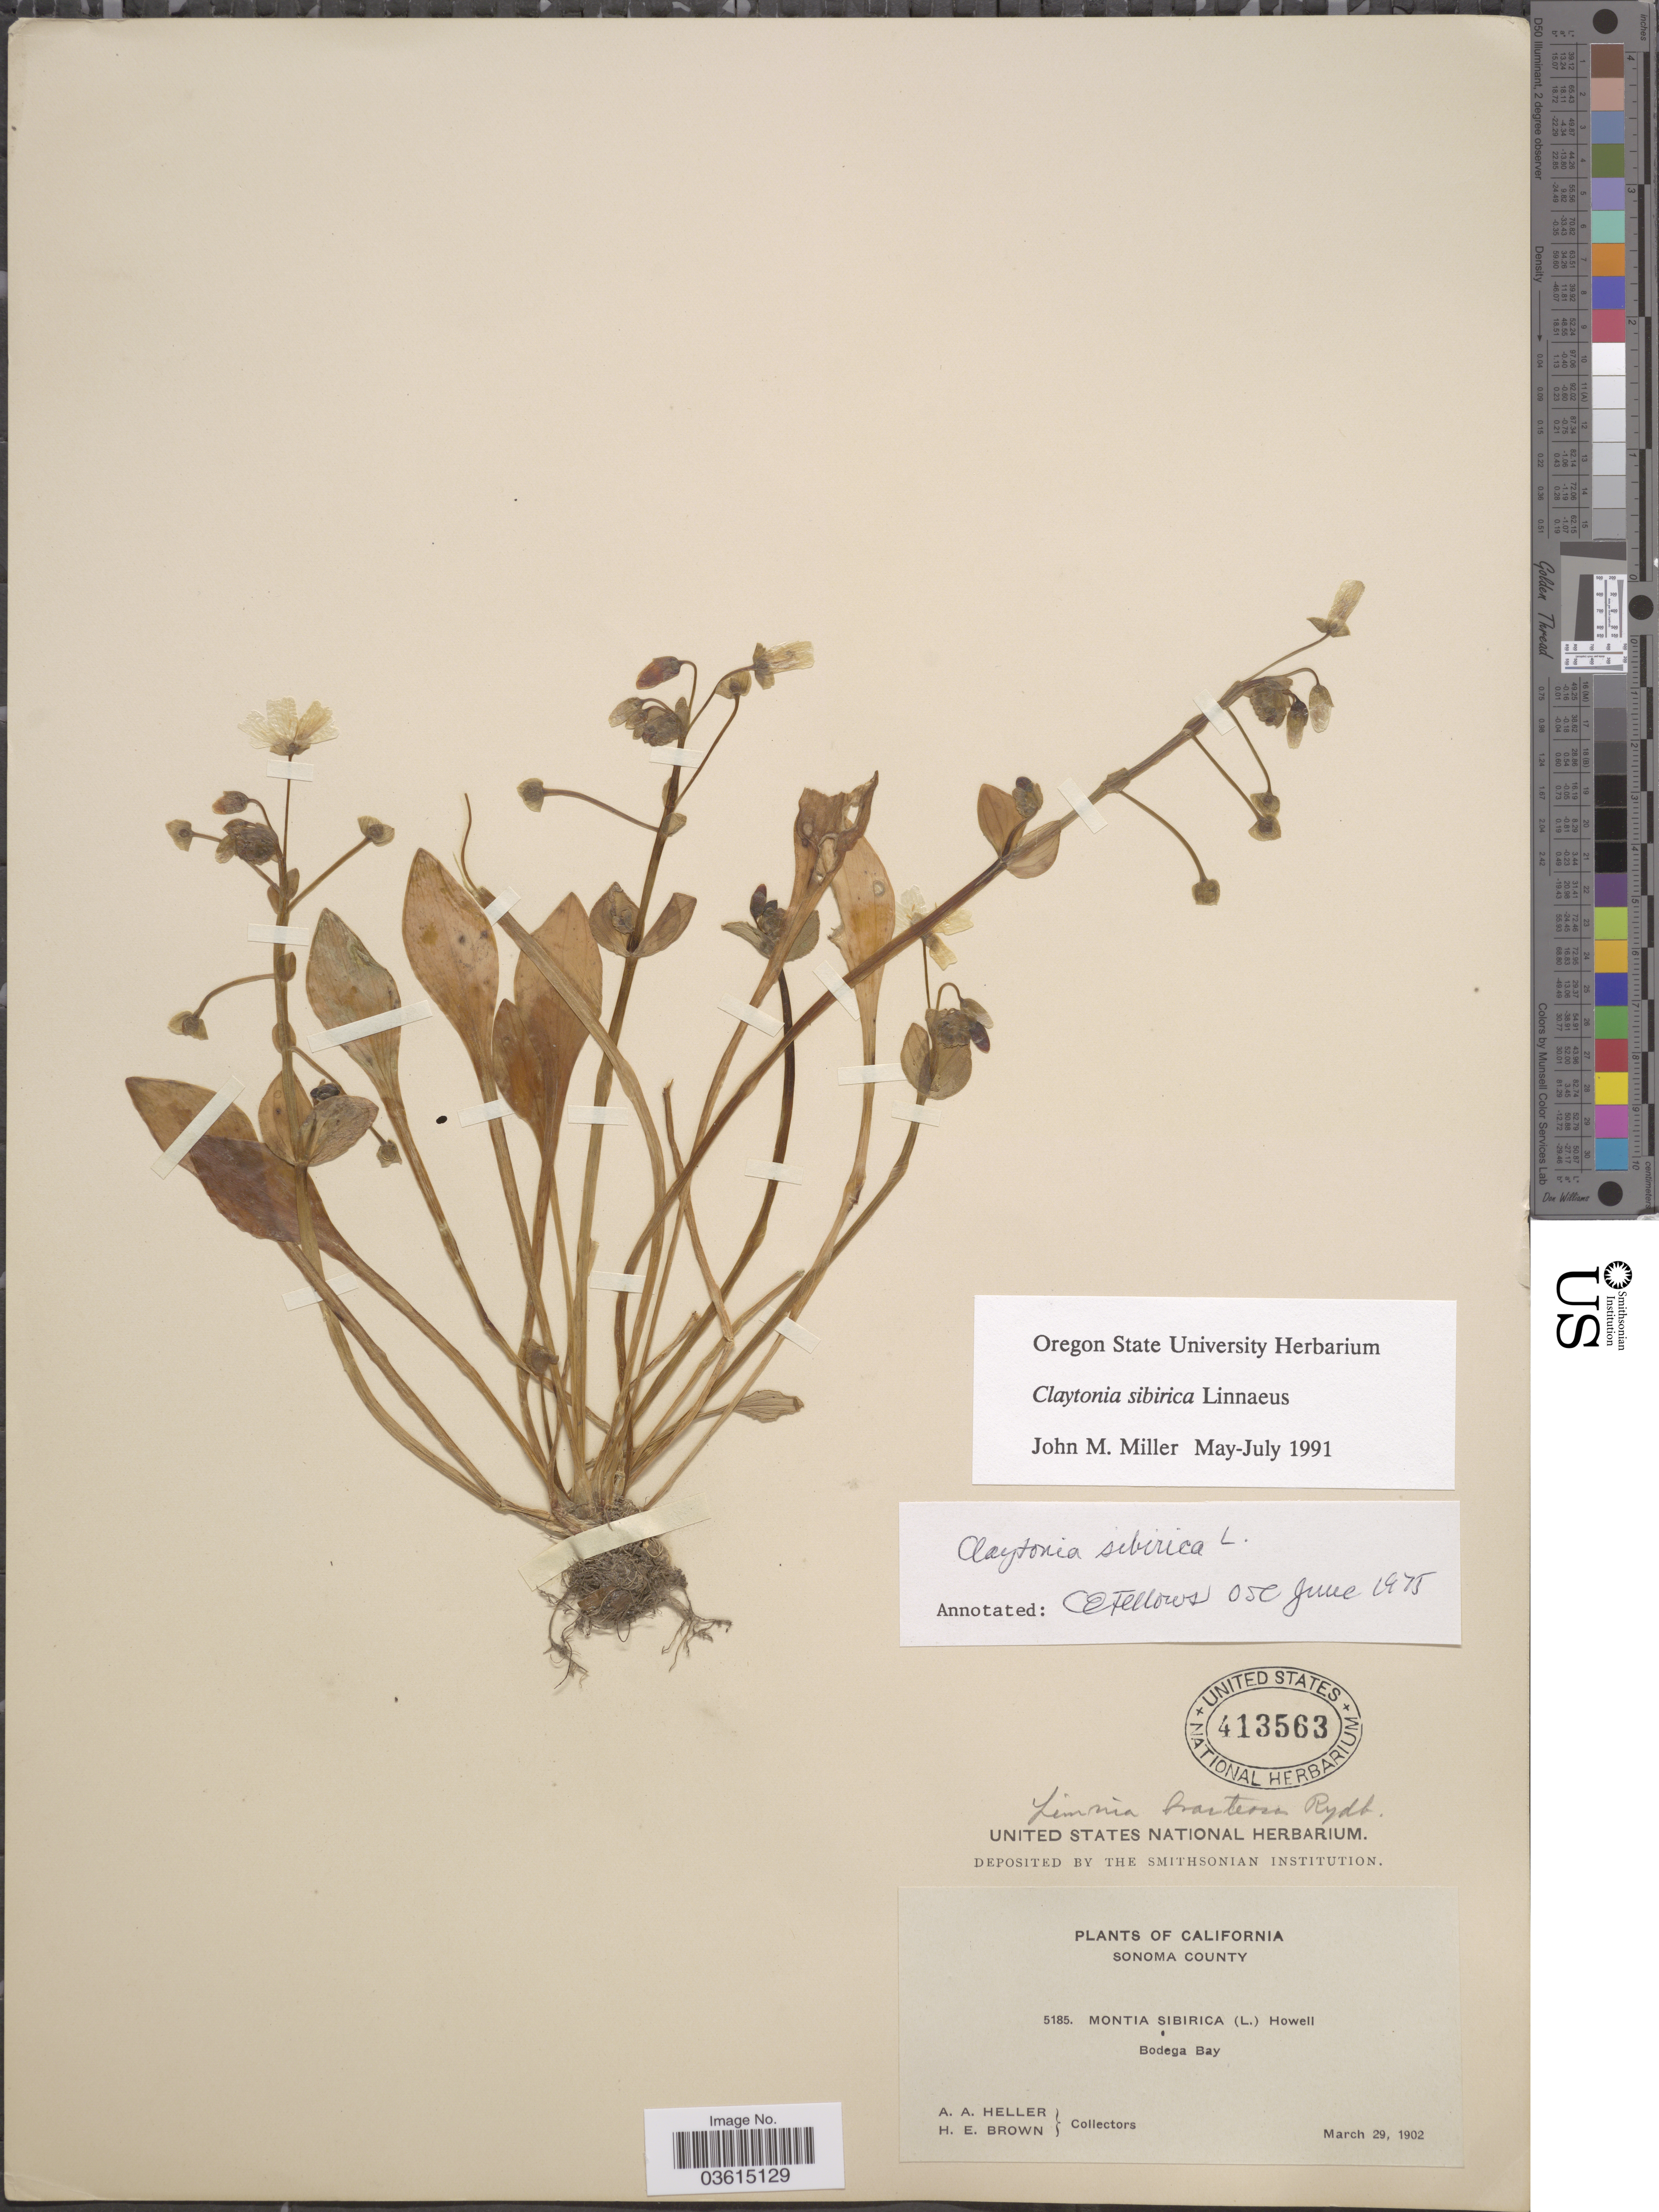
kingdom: Plantae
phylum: Tracheophyta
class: Magnoliopsida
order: Caryophyllales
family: Montiaceae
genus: Claytonia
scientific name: Claytonia sibirica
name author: L.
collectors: A. A. Heller & H. E. Brown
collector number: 5185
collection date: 1902-03-29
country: United States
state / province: California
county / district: Sonoma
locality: Sonoma County. Bodega Bay.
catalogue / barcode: US 413563